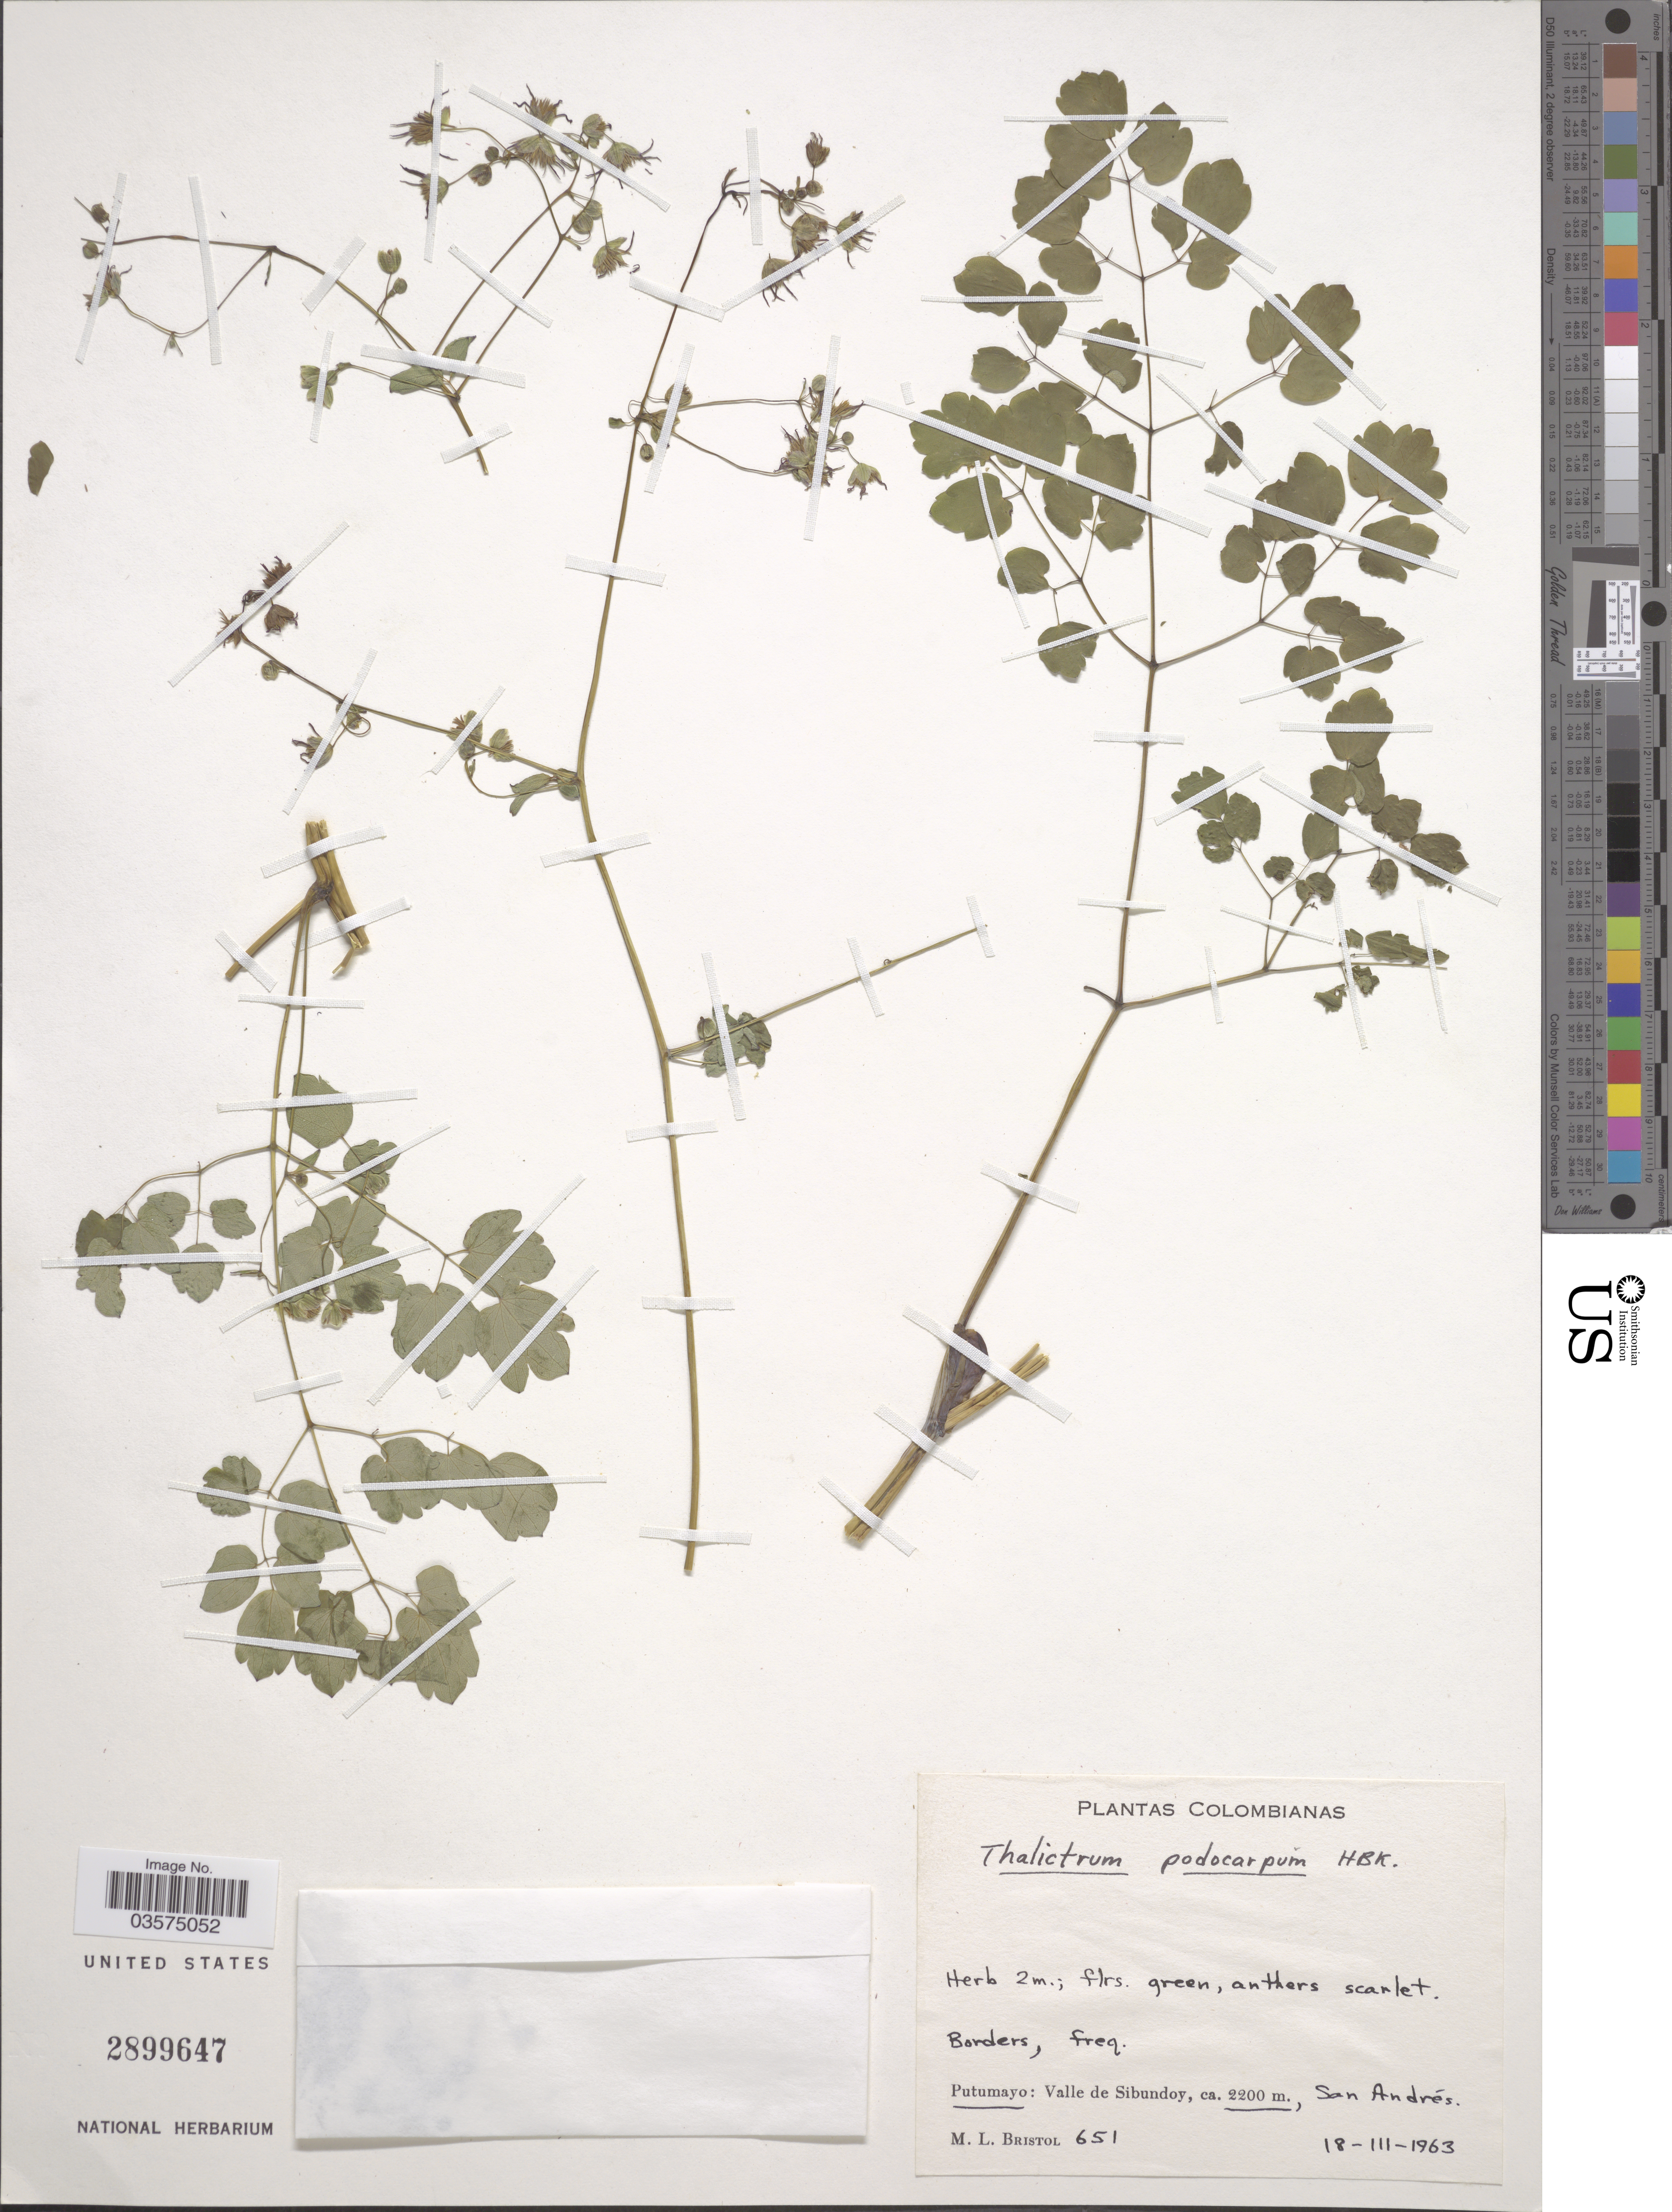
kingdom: Plantae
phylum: Tracheophyta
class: Magnoliopsida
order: Ranunculales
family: Ranunculaceae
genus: Thalictrum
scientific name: Thalictrum podocarpum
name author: Kunth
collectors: M. L. Bristol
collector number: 651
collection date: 1963-03-18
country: Colombia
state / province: Putumayo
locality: Valle de Sibundoy. San Andrés.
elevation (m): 2200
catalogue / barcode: US 2899647